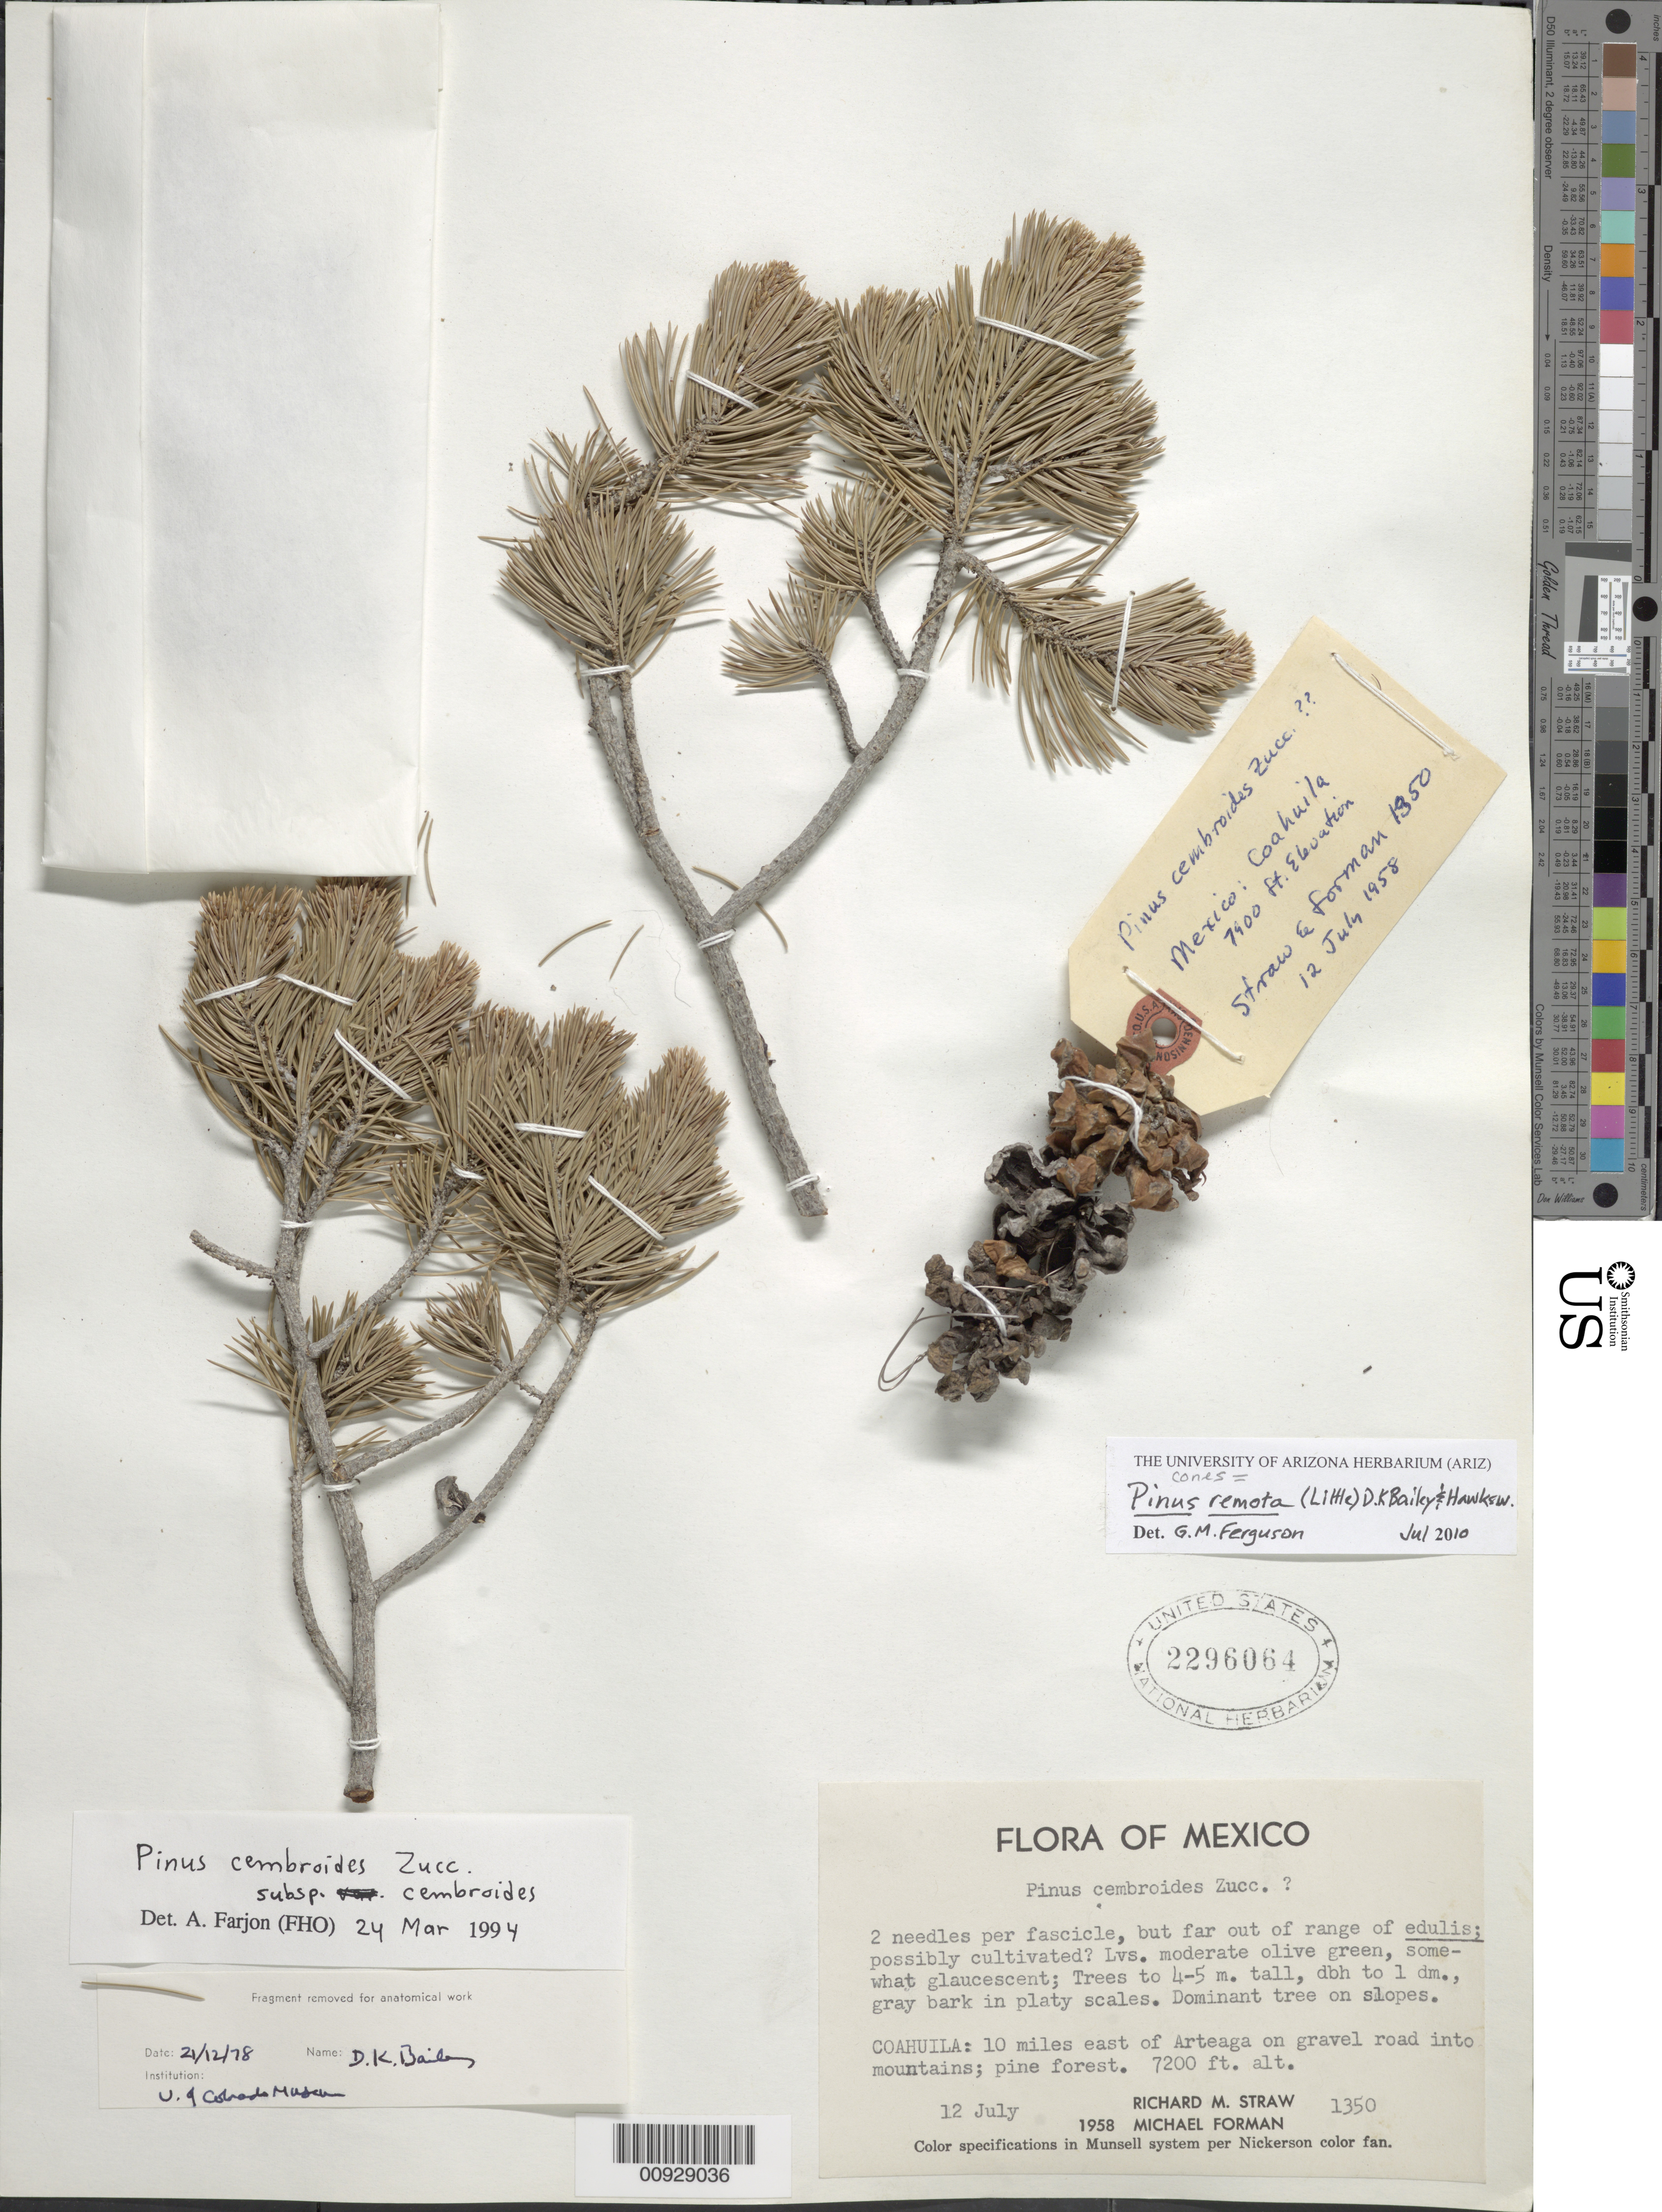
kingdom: Plantae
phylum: Tracheophyta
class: Pinopsida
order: Pinales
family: Pinaceae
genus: Pinus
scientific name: Pinus remota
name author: (Little) D.K. Bailey & D. Hawksw.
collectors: R. M. Straw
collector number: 1350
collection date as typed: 12 Jul 1958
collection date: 1958-07-12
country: Mexico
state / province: Coahuila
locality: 10 miles east of Arteaga on gravel road into mountains.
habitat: Pine forest.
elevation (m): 2195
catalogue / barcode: US 2296064